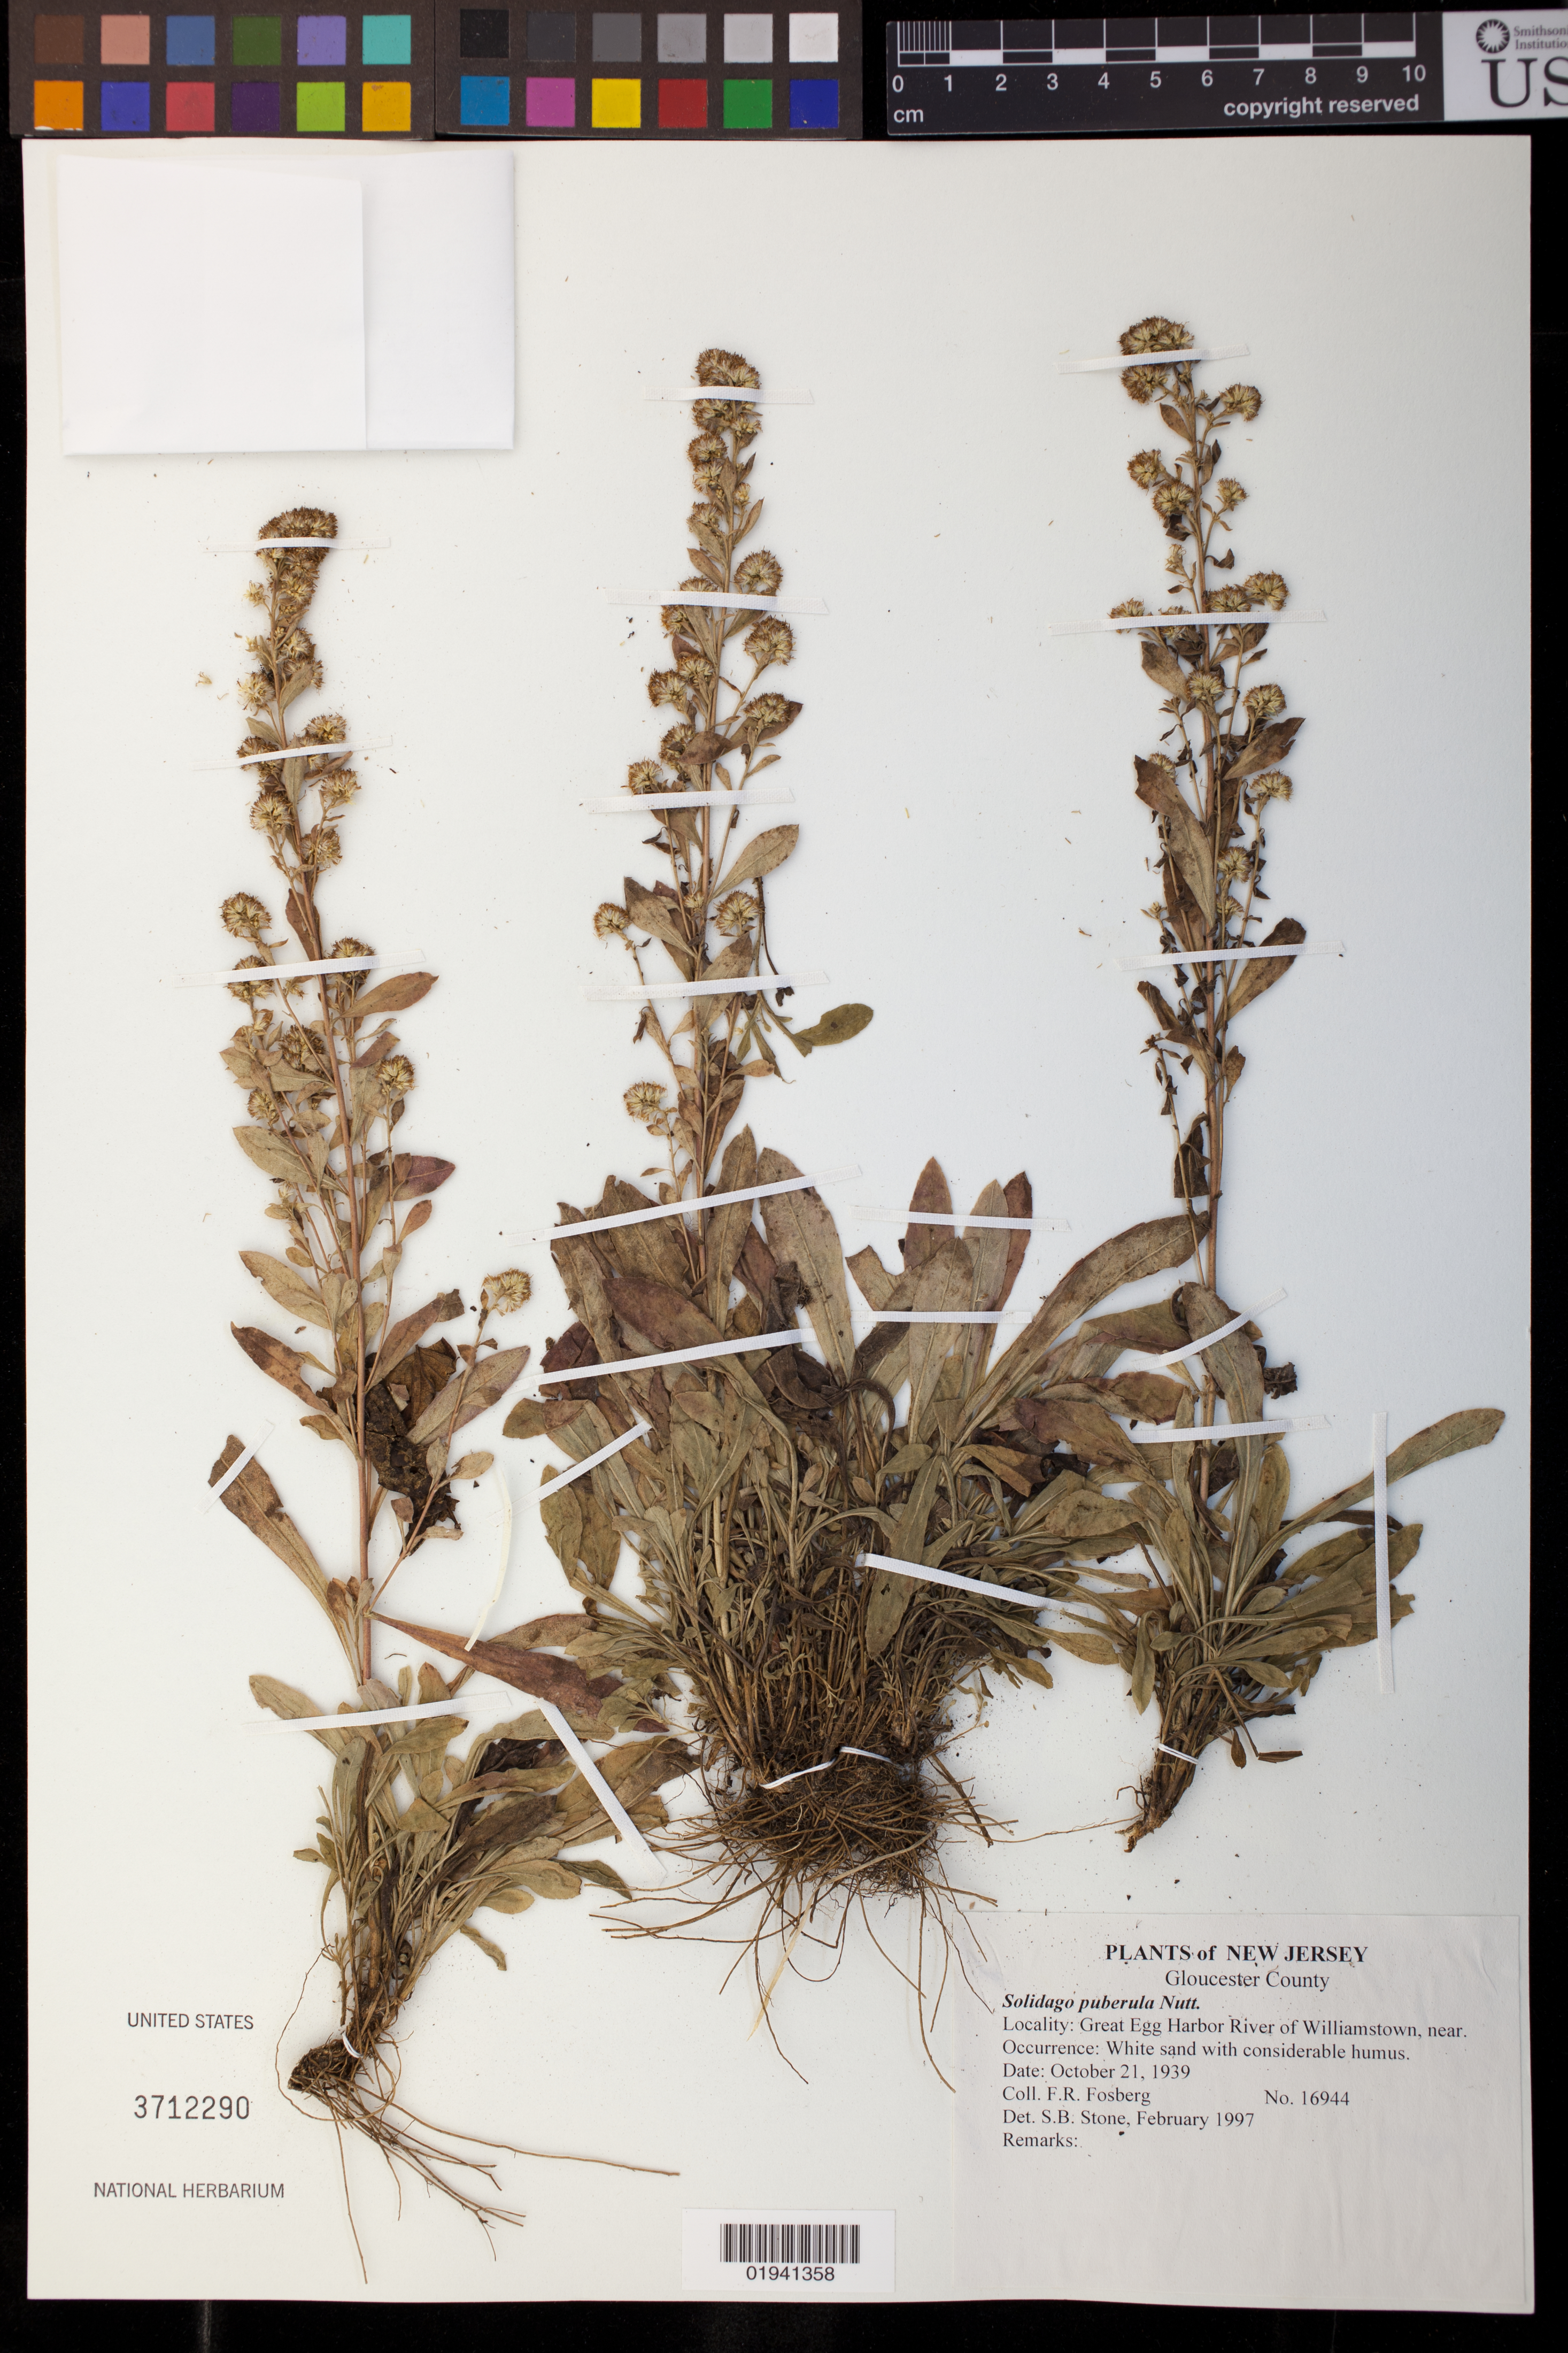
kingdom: Plantae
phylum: Tracheophyta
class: Magnoliopsida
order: Asterales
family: Asteraceae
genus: Solidago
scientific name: Solidago puberula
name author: Nutt.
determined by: Stone, S. B.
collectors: F. R. Fosberg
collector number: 16944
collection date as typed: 21 Oct 1939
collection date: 1939-10-21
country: United States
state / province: New Jersey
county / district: Gloucester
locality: Great Egg Harbor River of Williamstown, near.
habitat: White sand with considerable humus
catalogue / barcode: US 3712290